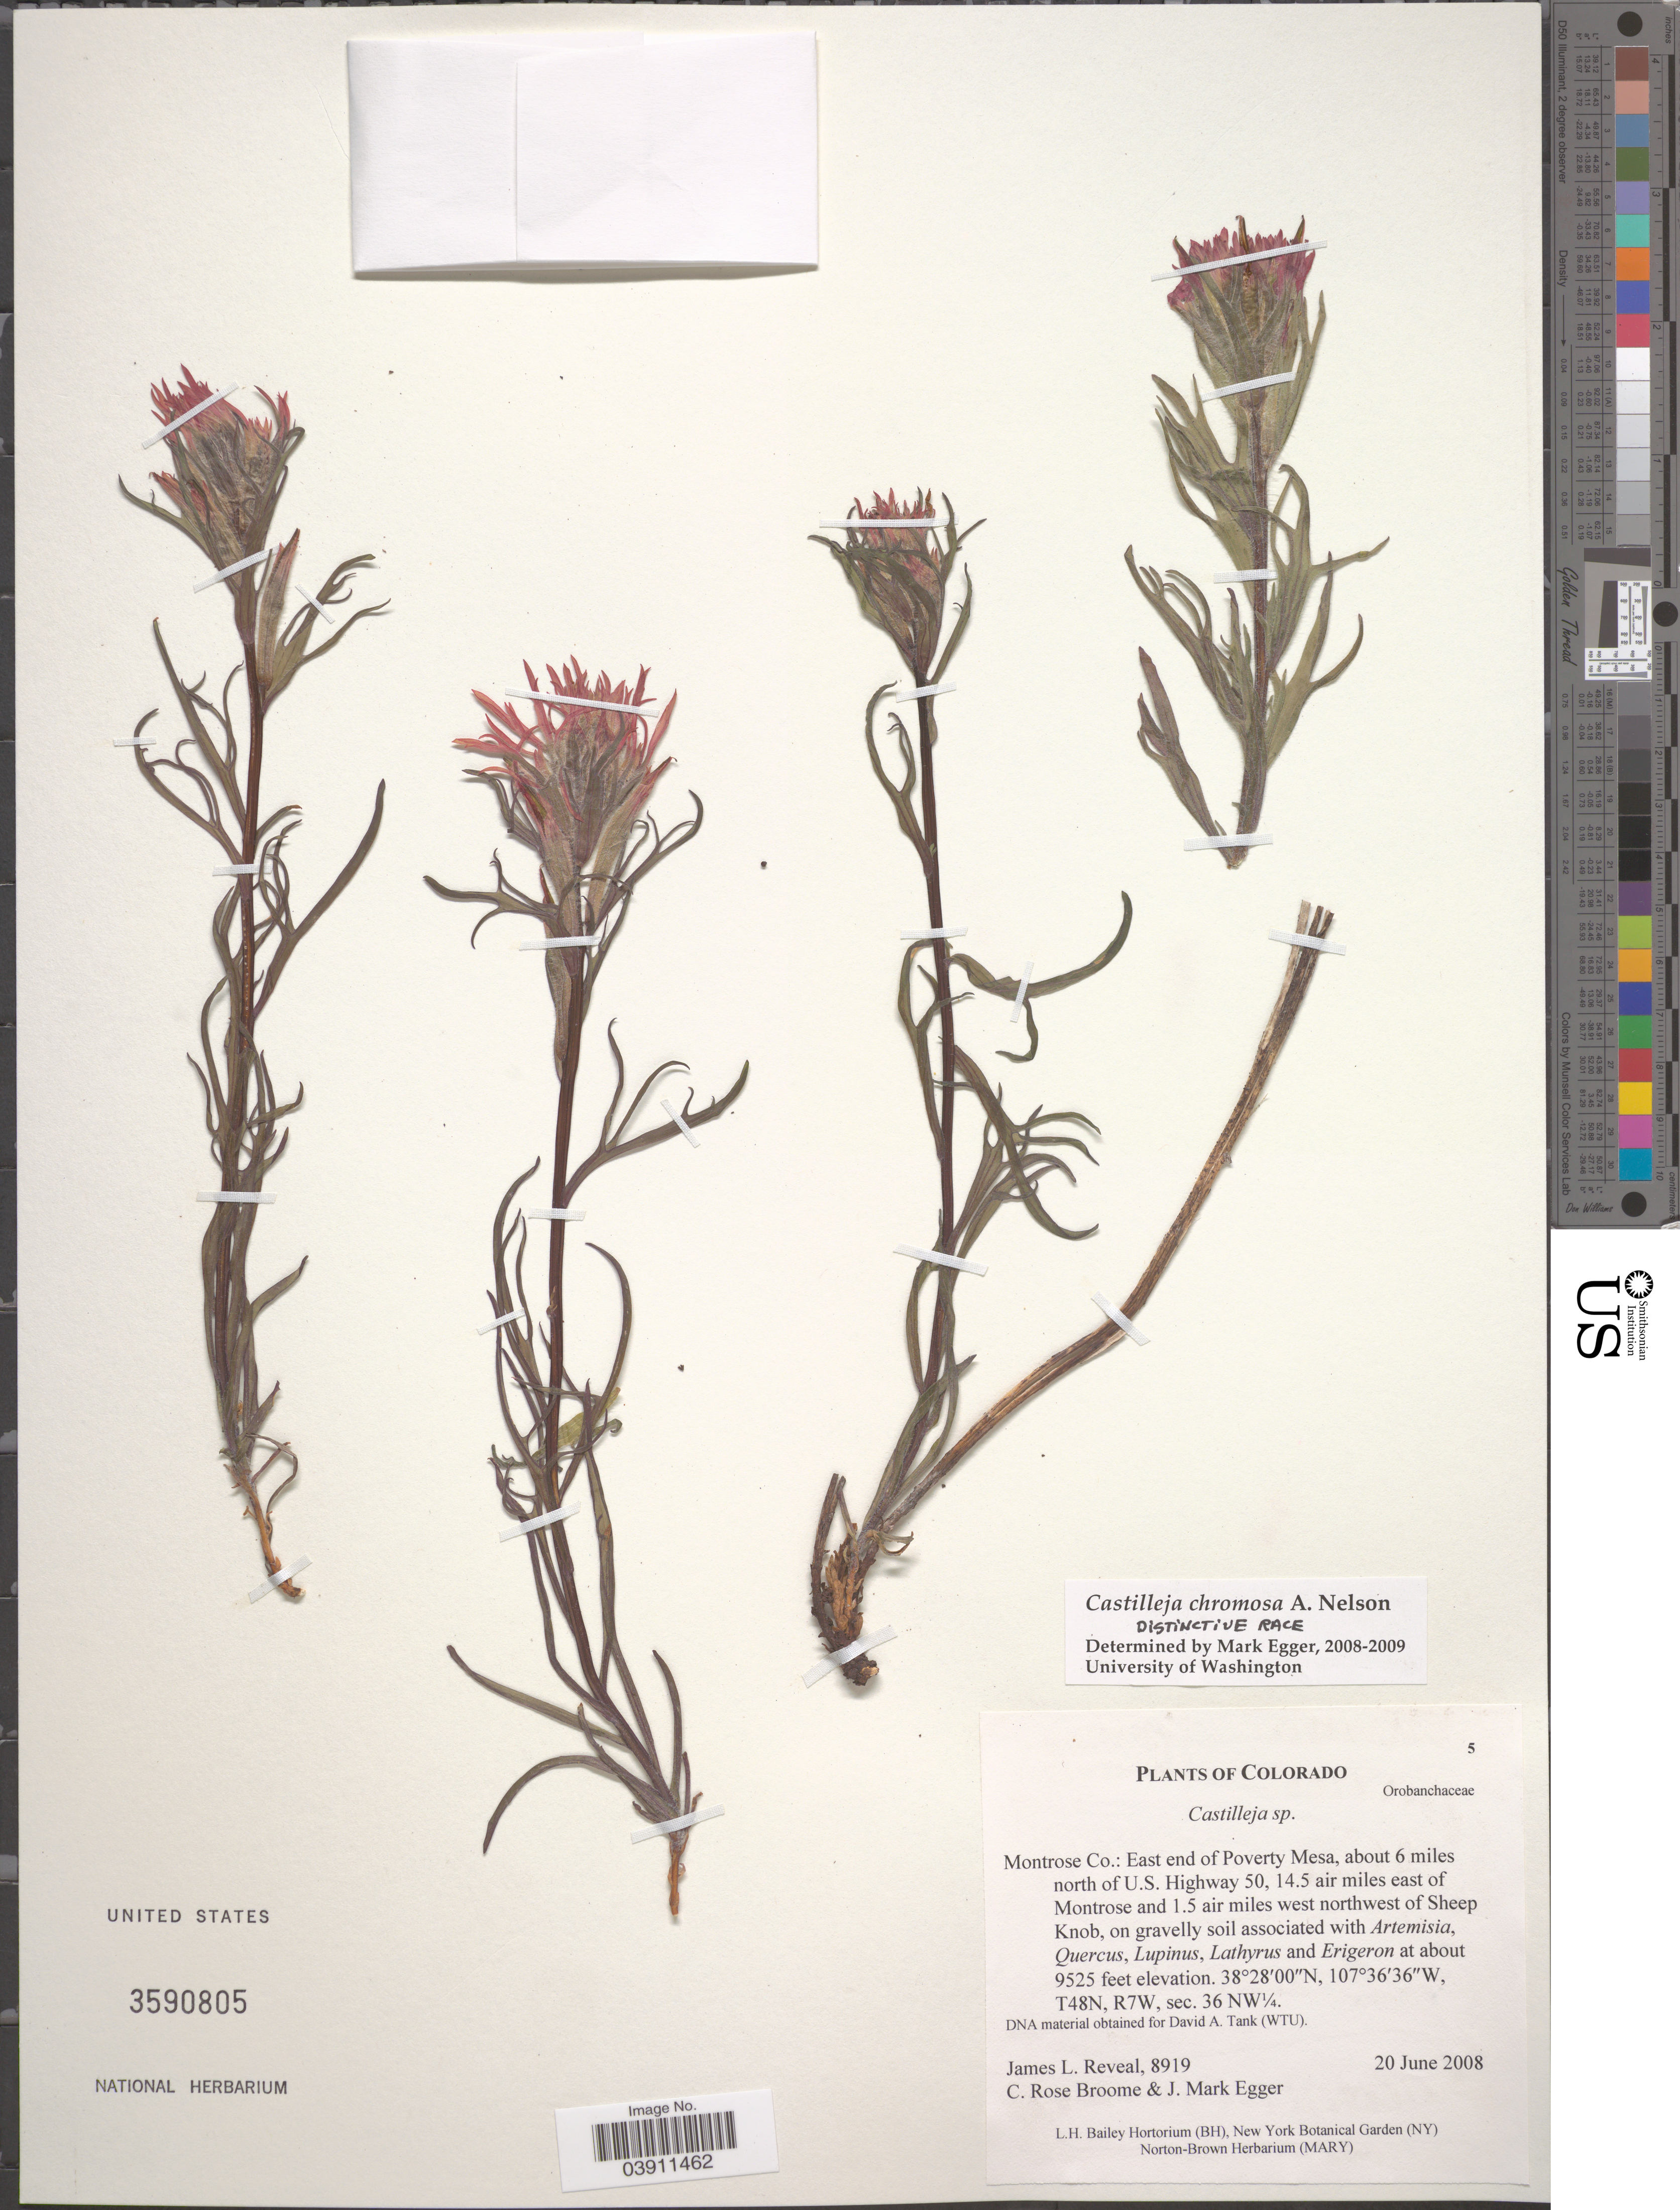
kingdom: Plantae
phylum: Tracheophyta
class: Magnoliopsida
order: Lamiales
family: Orobanchaceae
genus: Castilleja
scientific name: Castilleja chromosa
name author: A. Nelson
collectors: J. L. Reveal, C. R. Broome & J. M. Egger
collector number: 8919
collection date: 2008-06-20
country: United States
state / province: Colorado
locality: Montrose Co.: East end of Poverty Mesa, about 6 miles north of U.S. Highway 50, 14.5 air miles east of Montrose and 1.5 air miles west northwest of Sheep Knob. T48N, R7W, sec. 36 NW¼,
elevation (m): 2903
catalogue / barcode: US 3590805